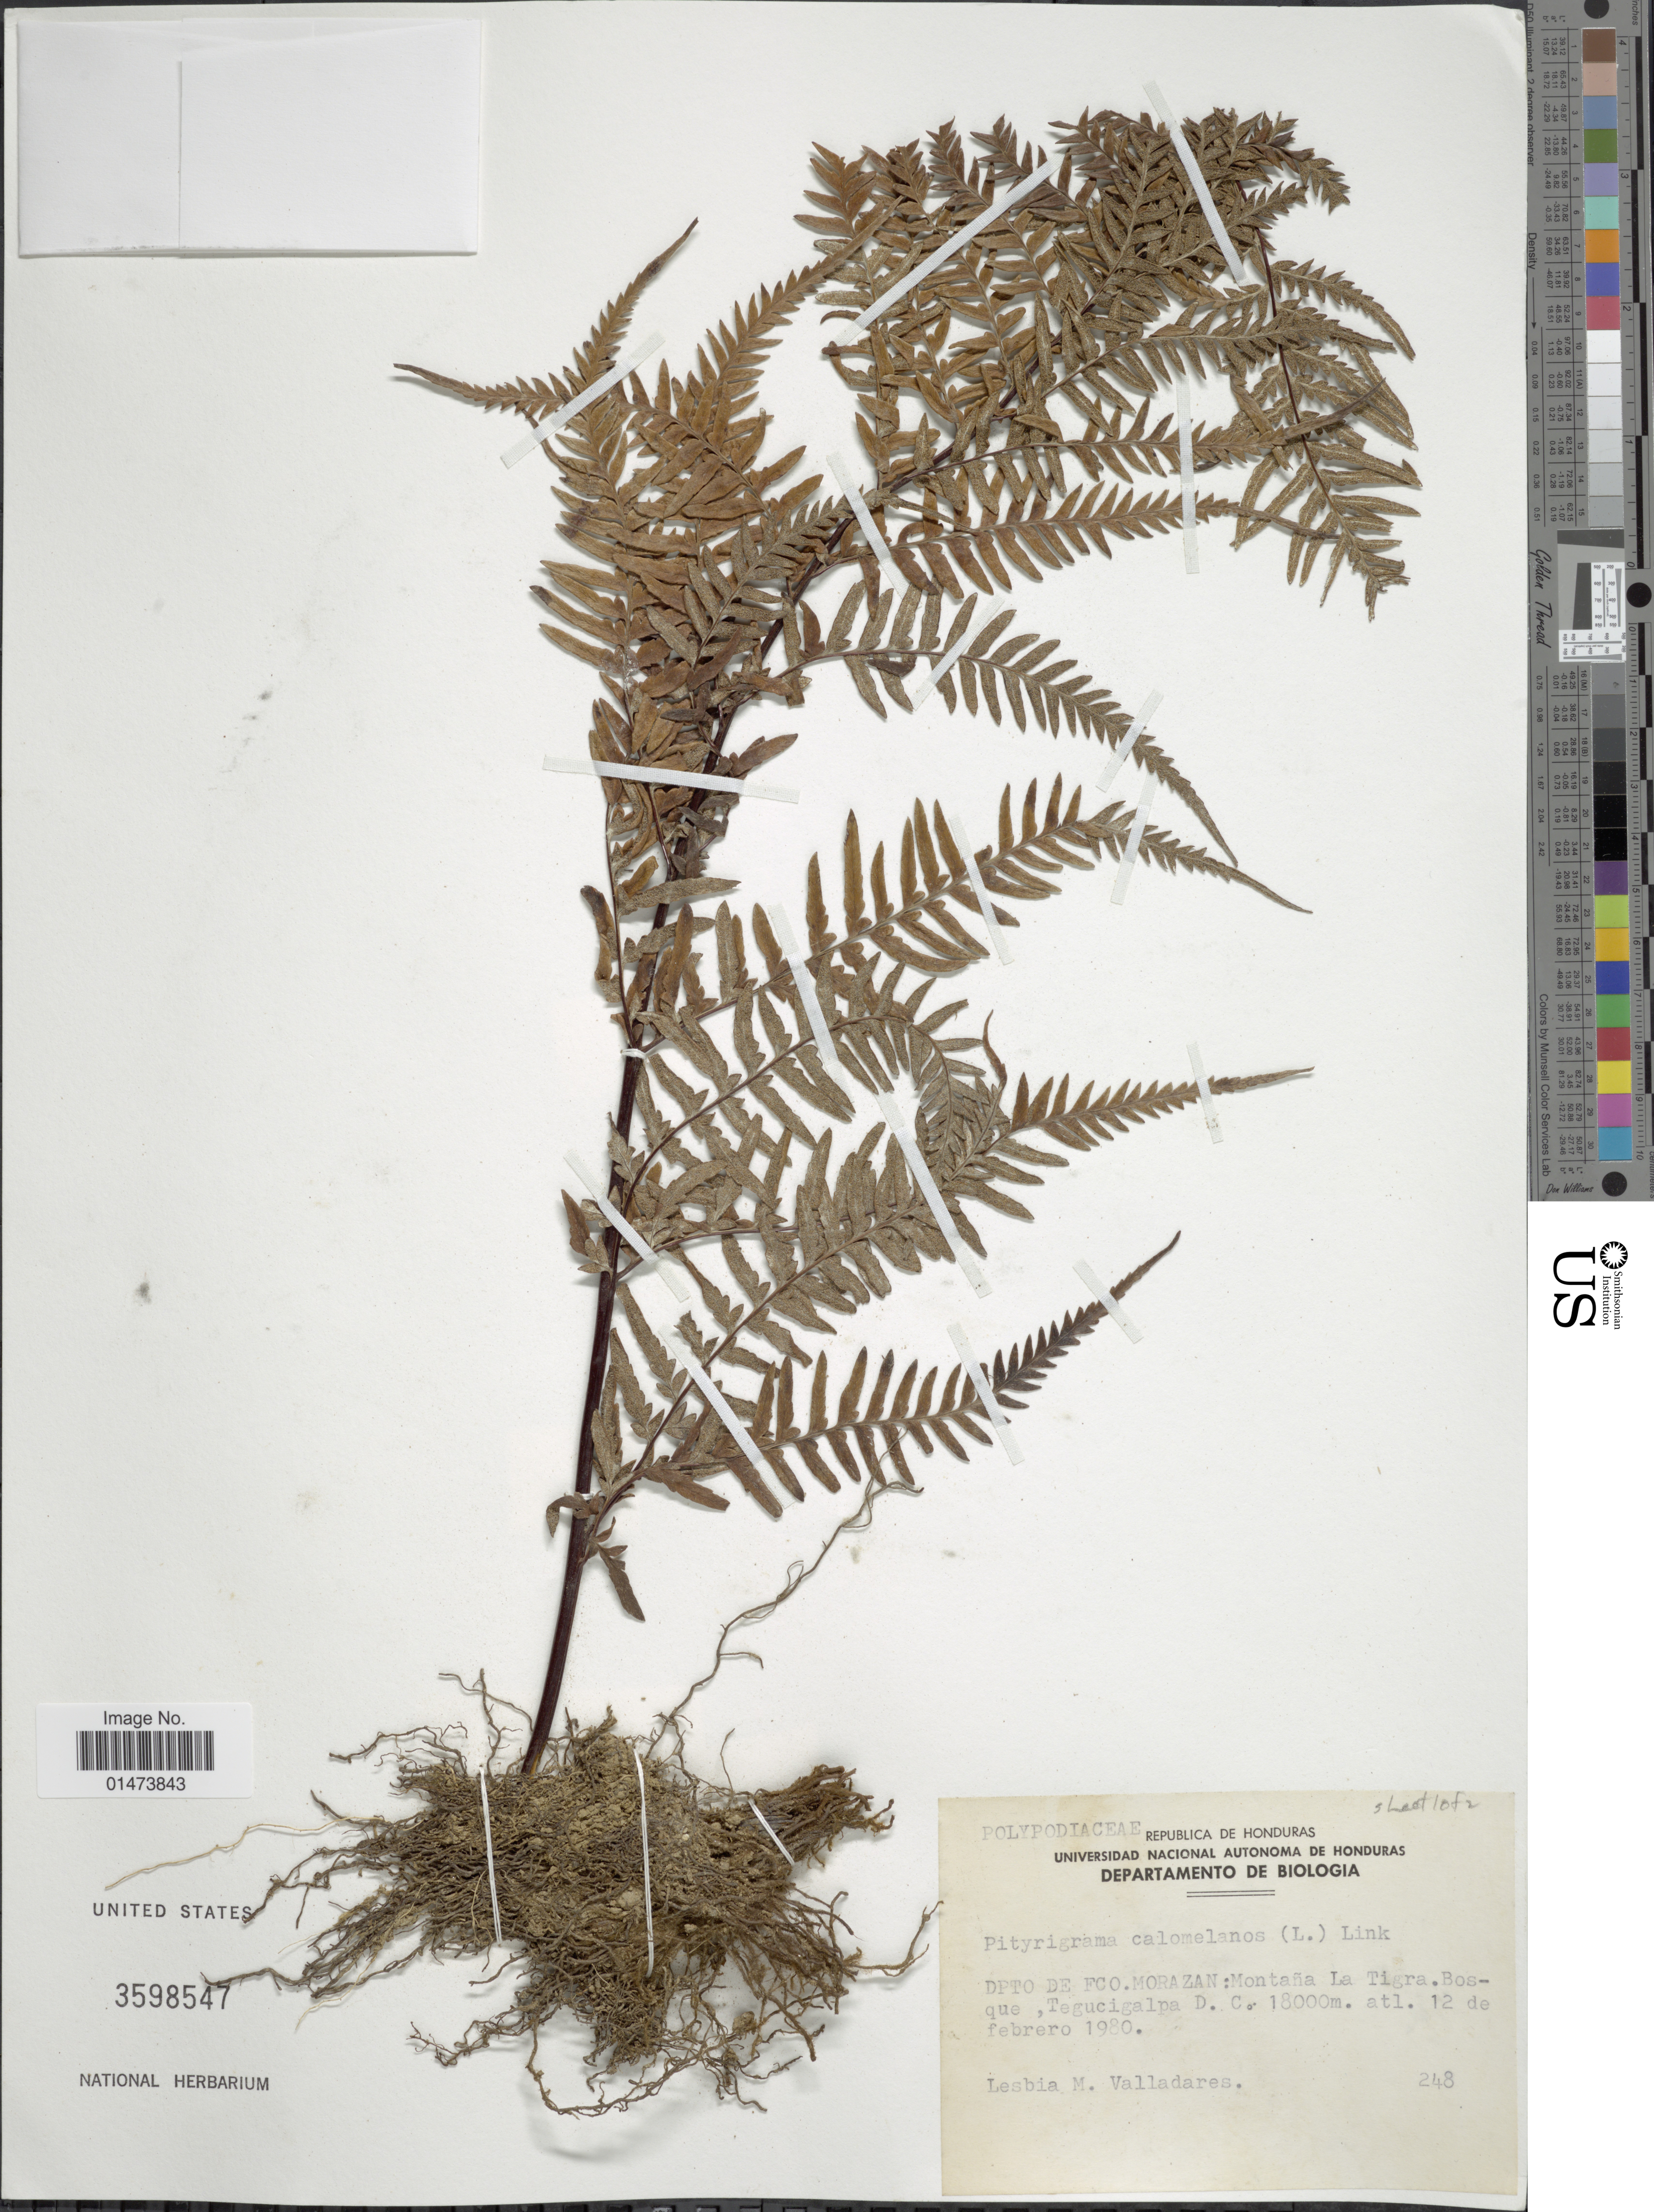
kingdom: Plantae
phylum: Tracheophyta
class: Polypodiopsida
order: Polypodiales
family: Pteridaceae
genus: Pityrogramma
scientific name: Pityrogramma calomelanos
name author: (L.) Link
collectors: M. Valladares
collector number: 248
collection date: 1980-02-12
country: Honduras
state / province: Fco. Morazán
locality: DPTO de FCO.Morazan: Montania la Tigra.Bosque, Tegucigalpa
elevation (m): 18000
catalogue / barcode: US 3598547